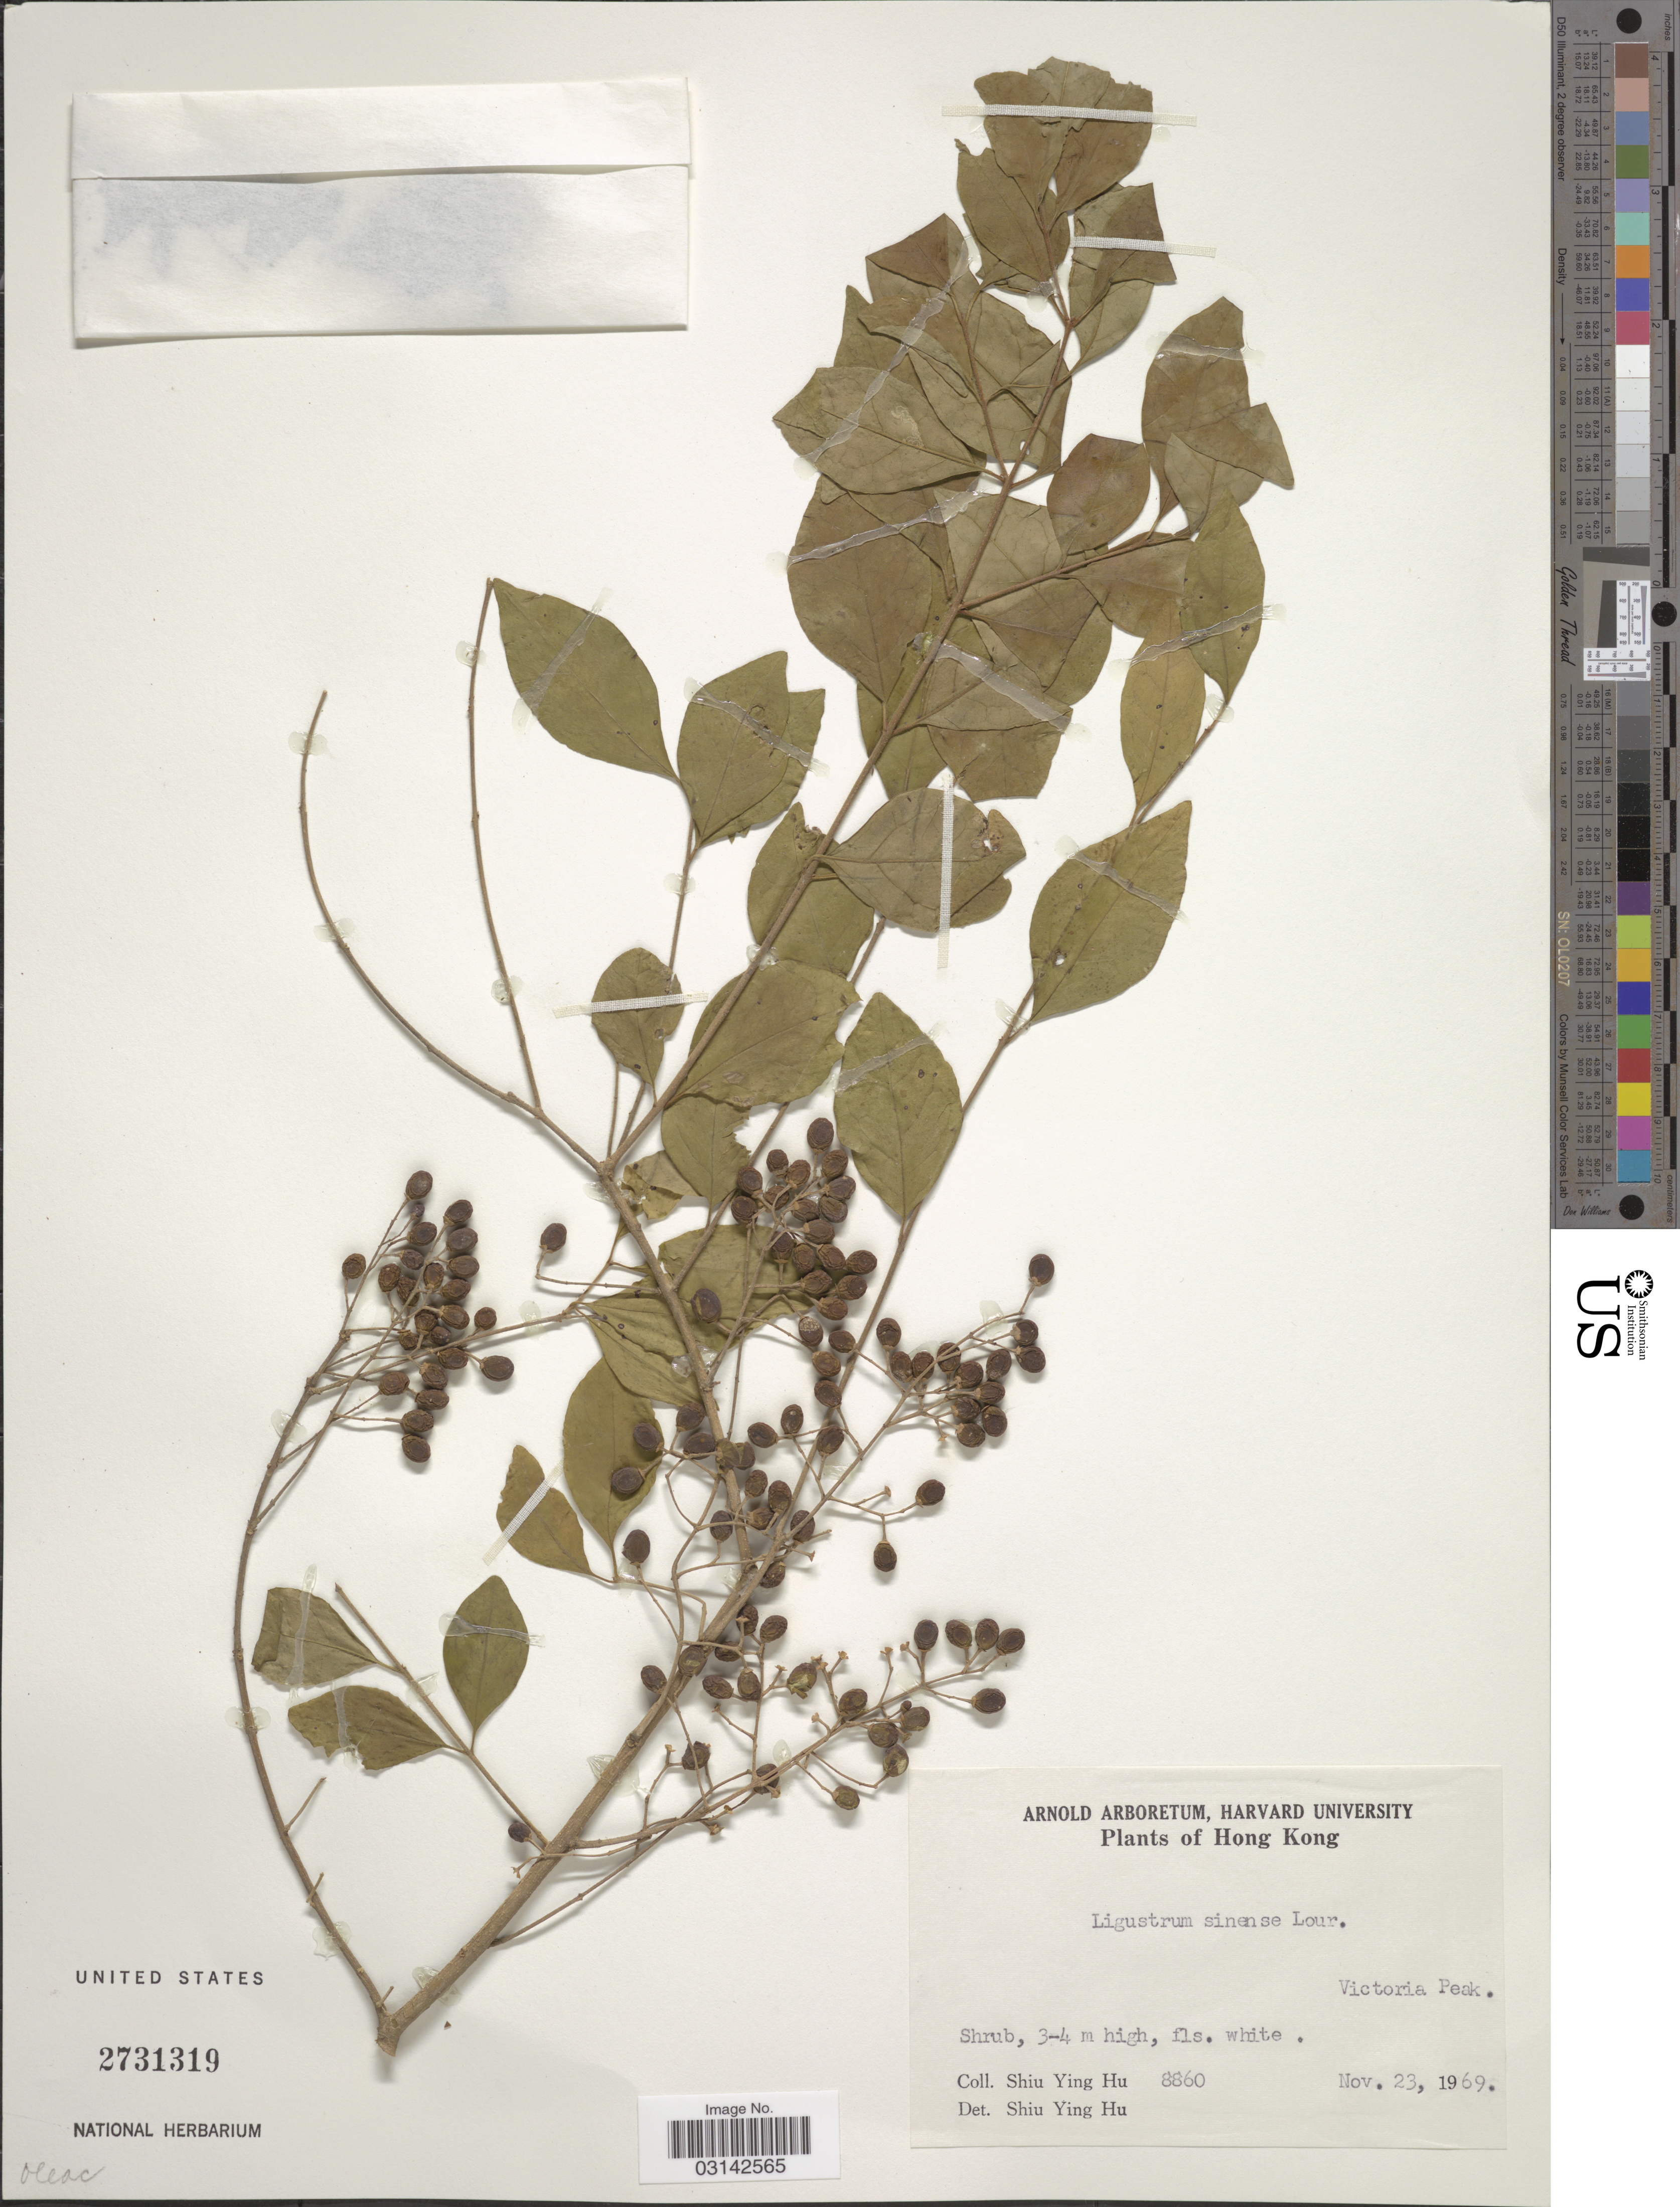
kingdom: Plantae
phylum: Tracheophyta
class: Magnoliopsida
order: Lamiales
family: Oleaceae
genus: Ligustrum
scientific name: Ligustrum sinense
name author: Lour.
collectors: S. Y. Hu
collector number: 8860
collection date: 1969-11-23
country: China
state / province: Hong Kong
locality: Victoria Peak.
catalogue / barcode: US 2731319